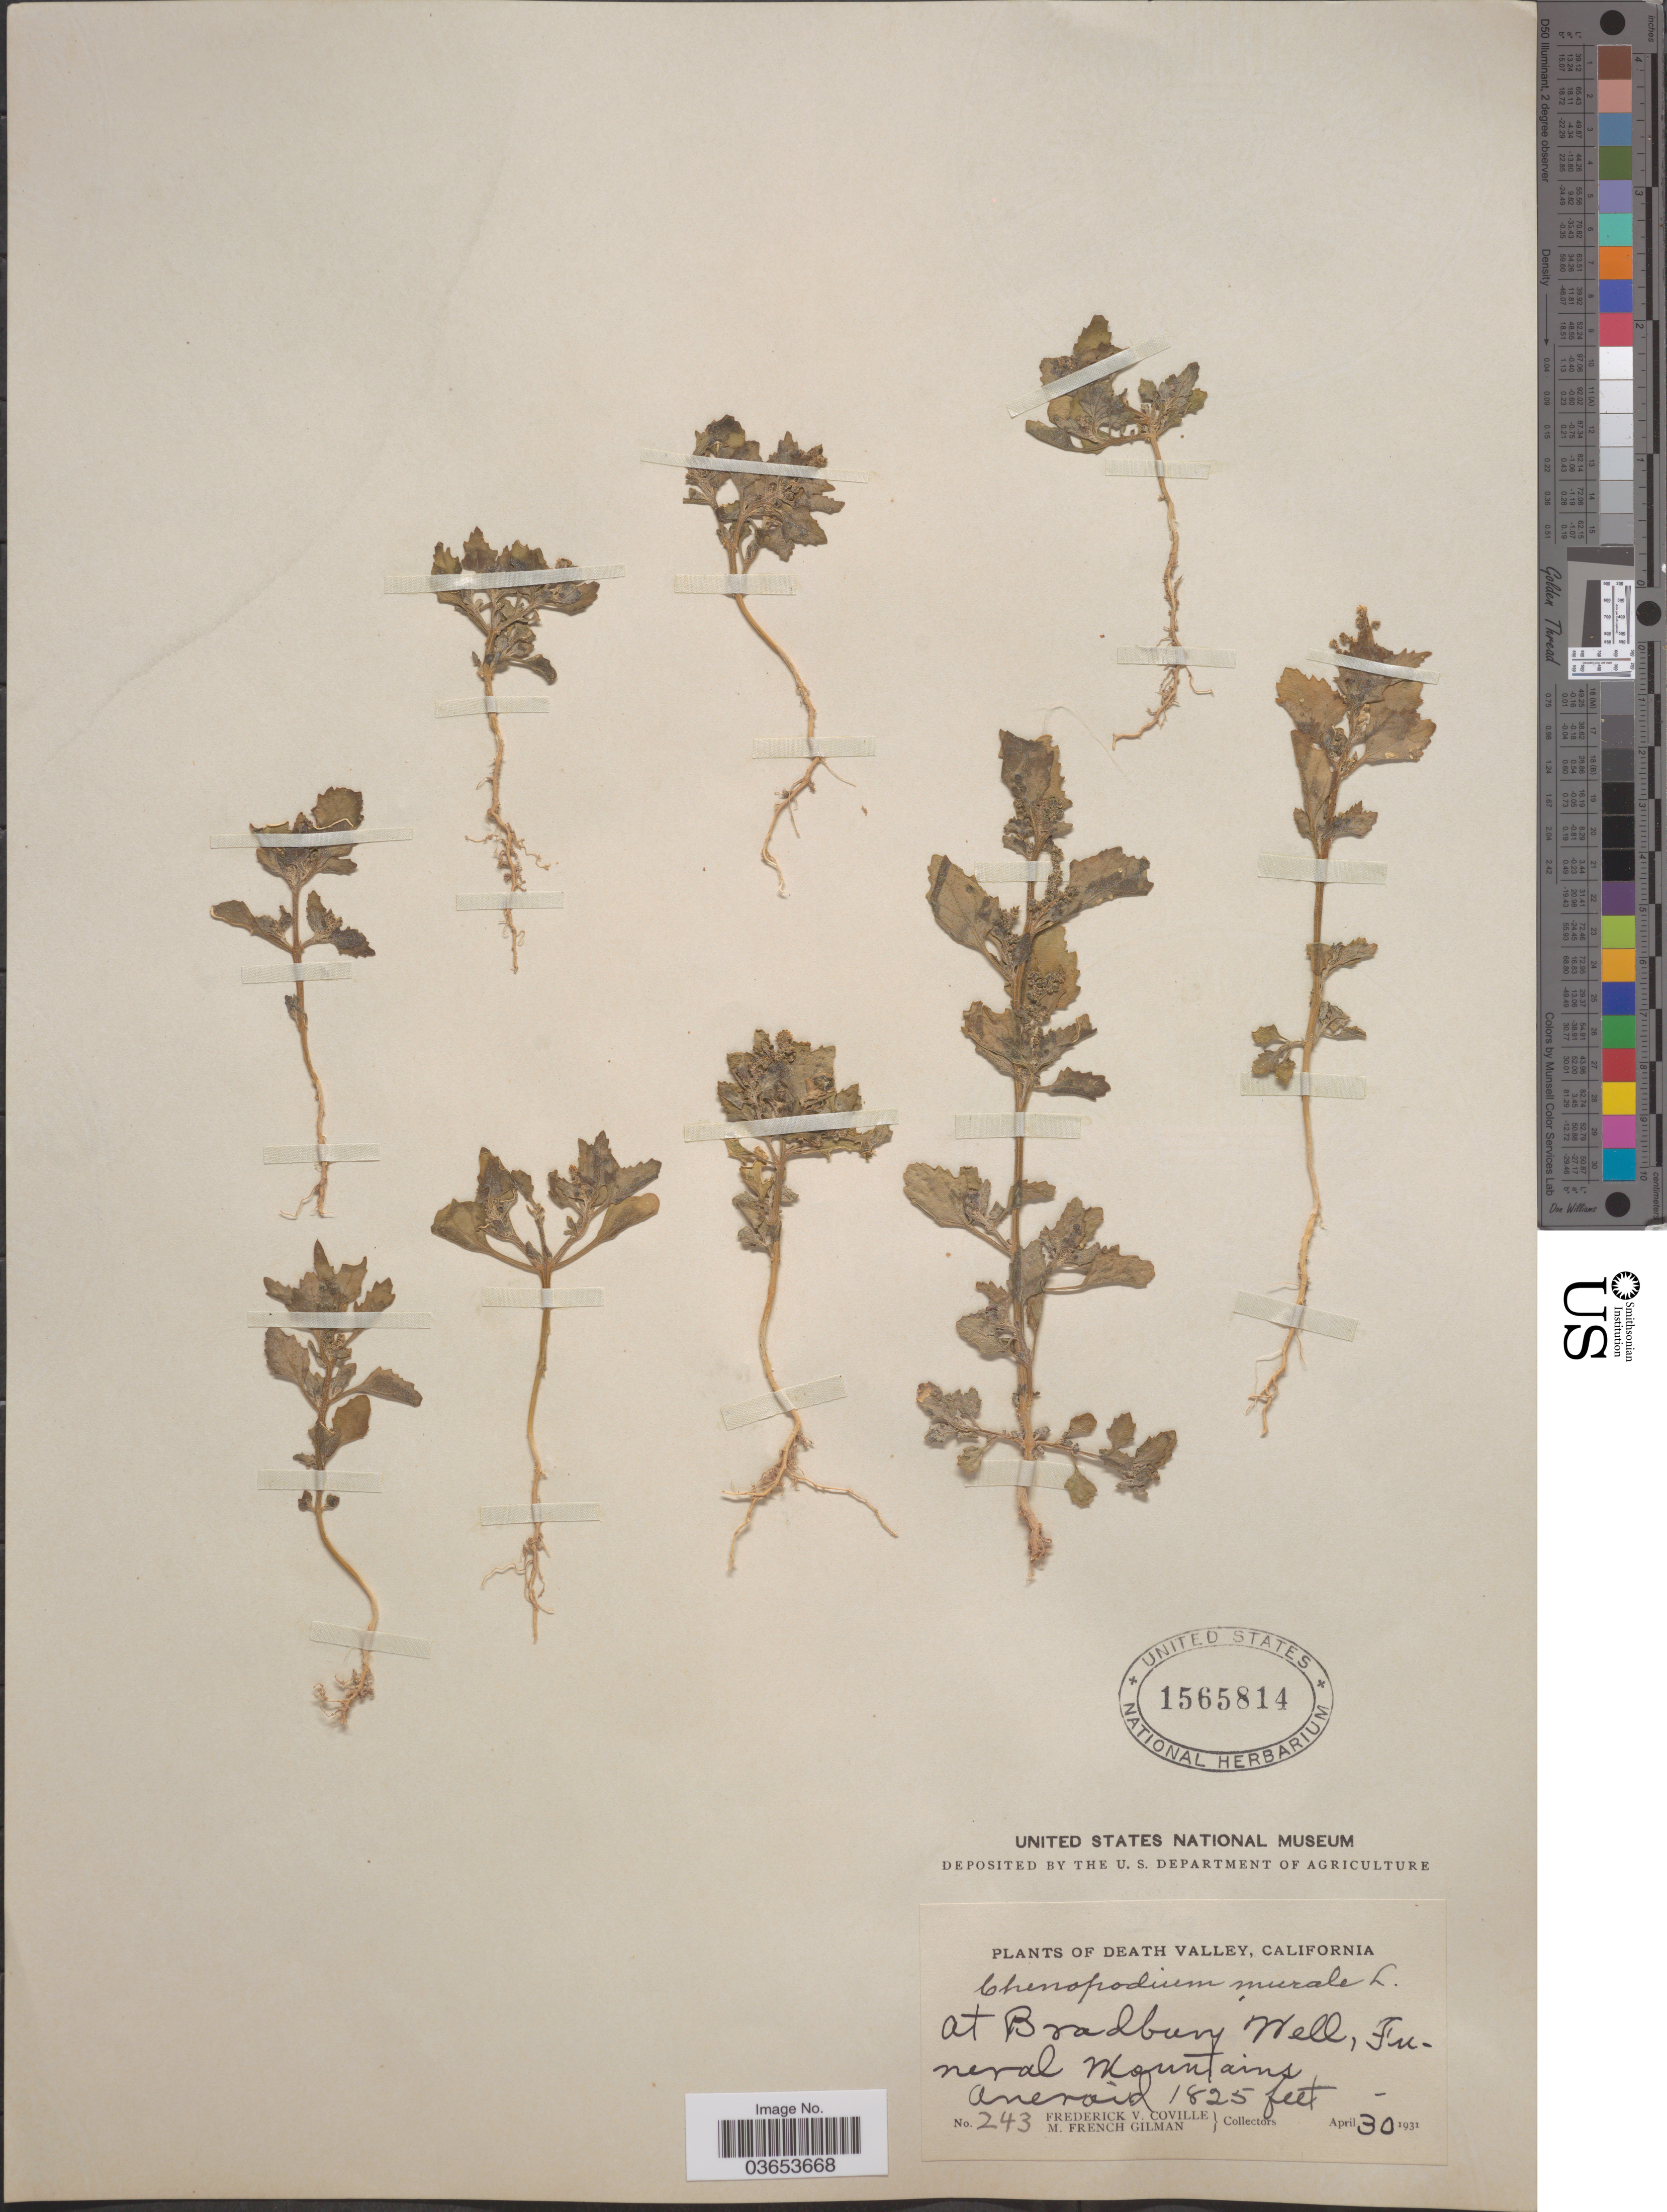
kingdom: Plantae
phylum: Tracheophyta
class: Magnoliopsida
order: Caryophyllales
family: Amaranthaceae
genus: Chenopodium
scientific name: Chenopodium murale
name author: L.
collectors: F. V. Coville & M. F. Gilman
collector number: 243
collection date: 1931-04-30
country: United States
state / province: California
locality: Death Valley. At Broadbury Well, Funeral Mountains.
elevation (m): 556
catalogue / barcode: US 1565814